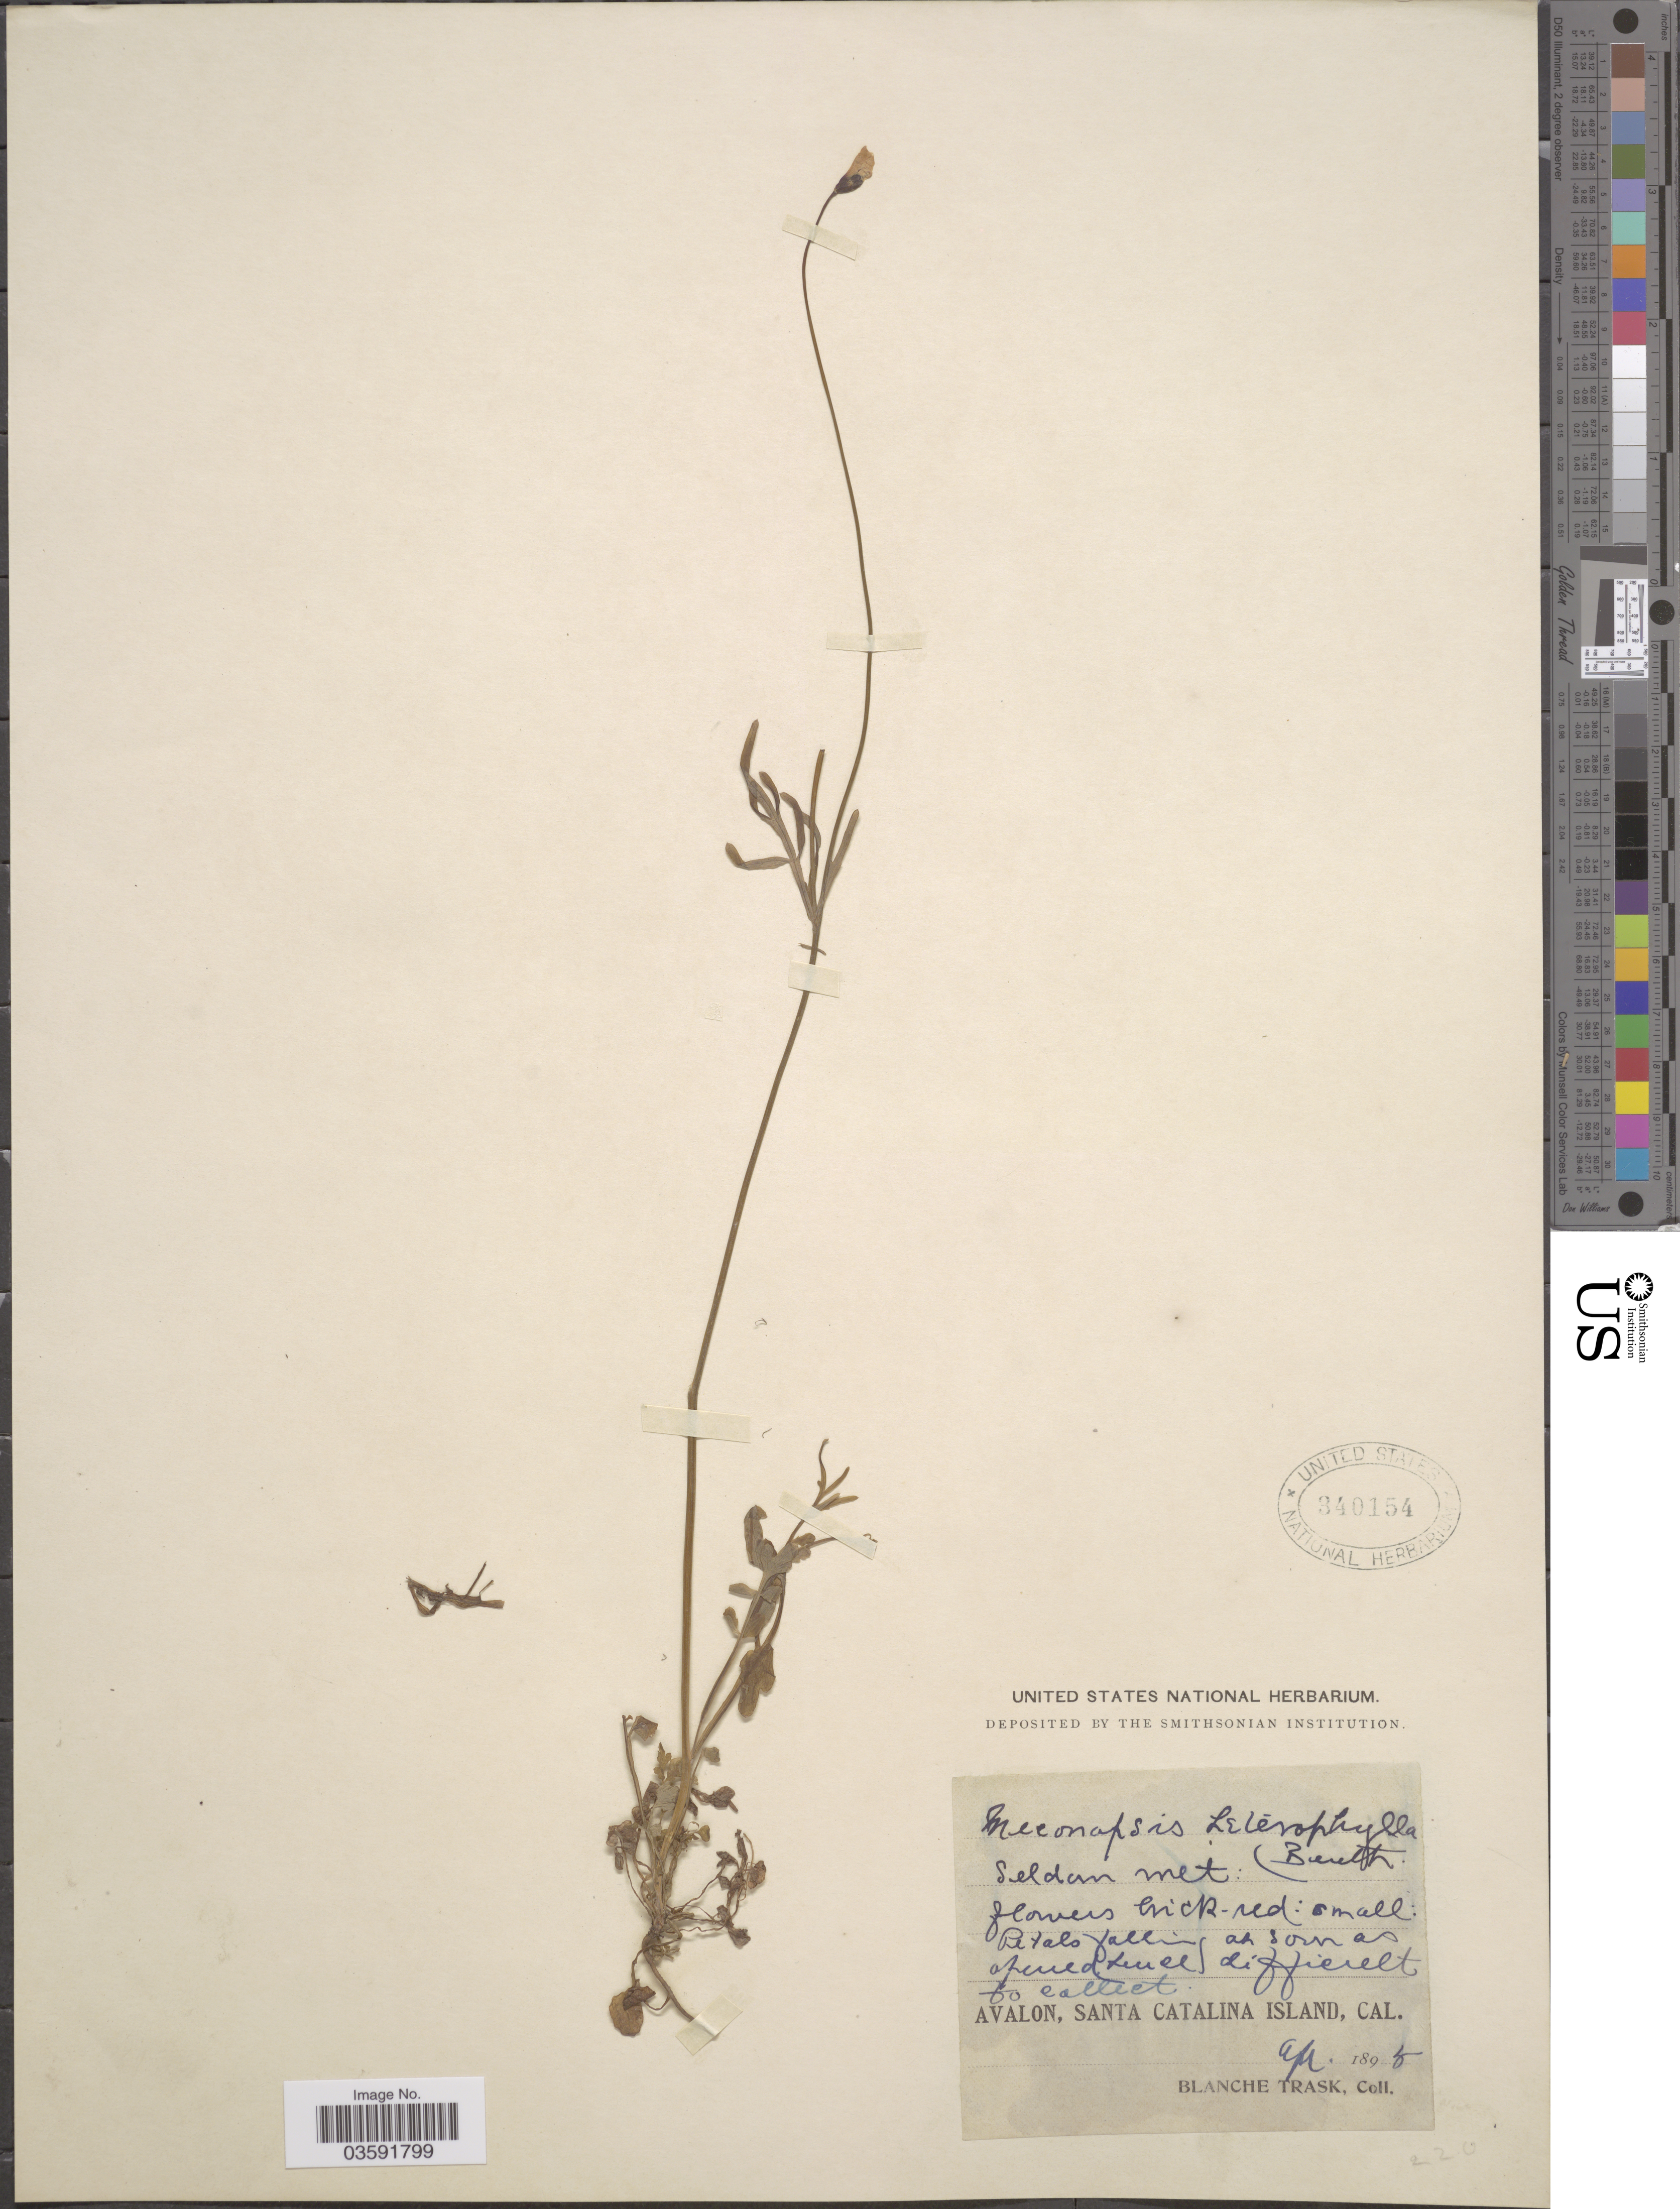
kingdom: Plantae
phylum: Tracheophyta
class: Magnoliopsida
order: Ranunculales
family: Papaveraceae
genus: Papaver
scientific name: Papaver heterophyllum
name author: (Benth.) Greene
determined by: Strong, M. T., (US), Smithsonian Institution - National Museum of Natural History (UNITED STATES)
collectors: B. Trask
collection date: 1895-04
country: United States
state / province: California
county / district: Los Angeles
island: Santa Catalina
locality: Avalon, Santa Catalina Island.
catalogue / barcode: US 340154